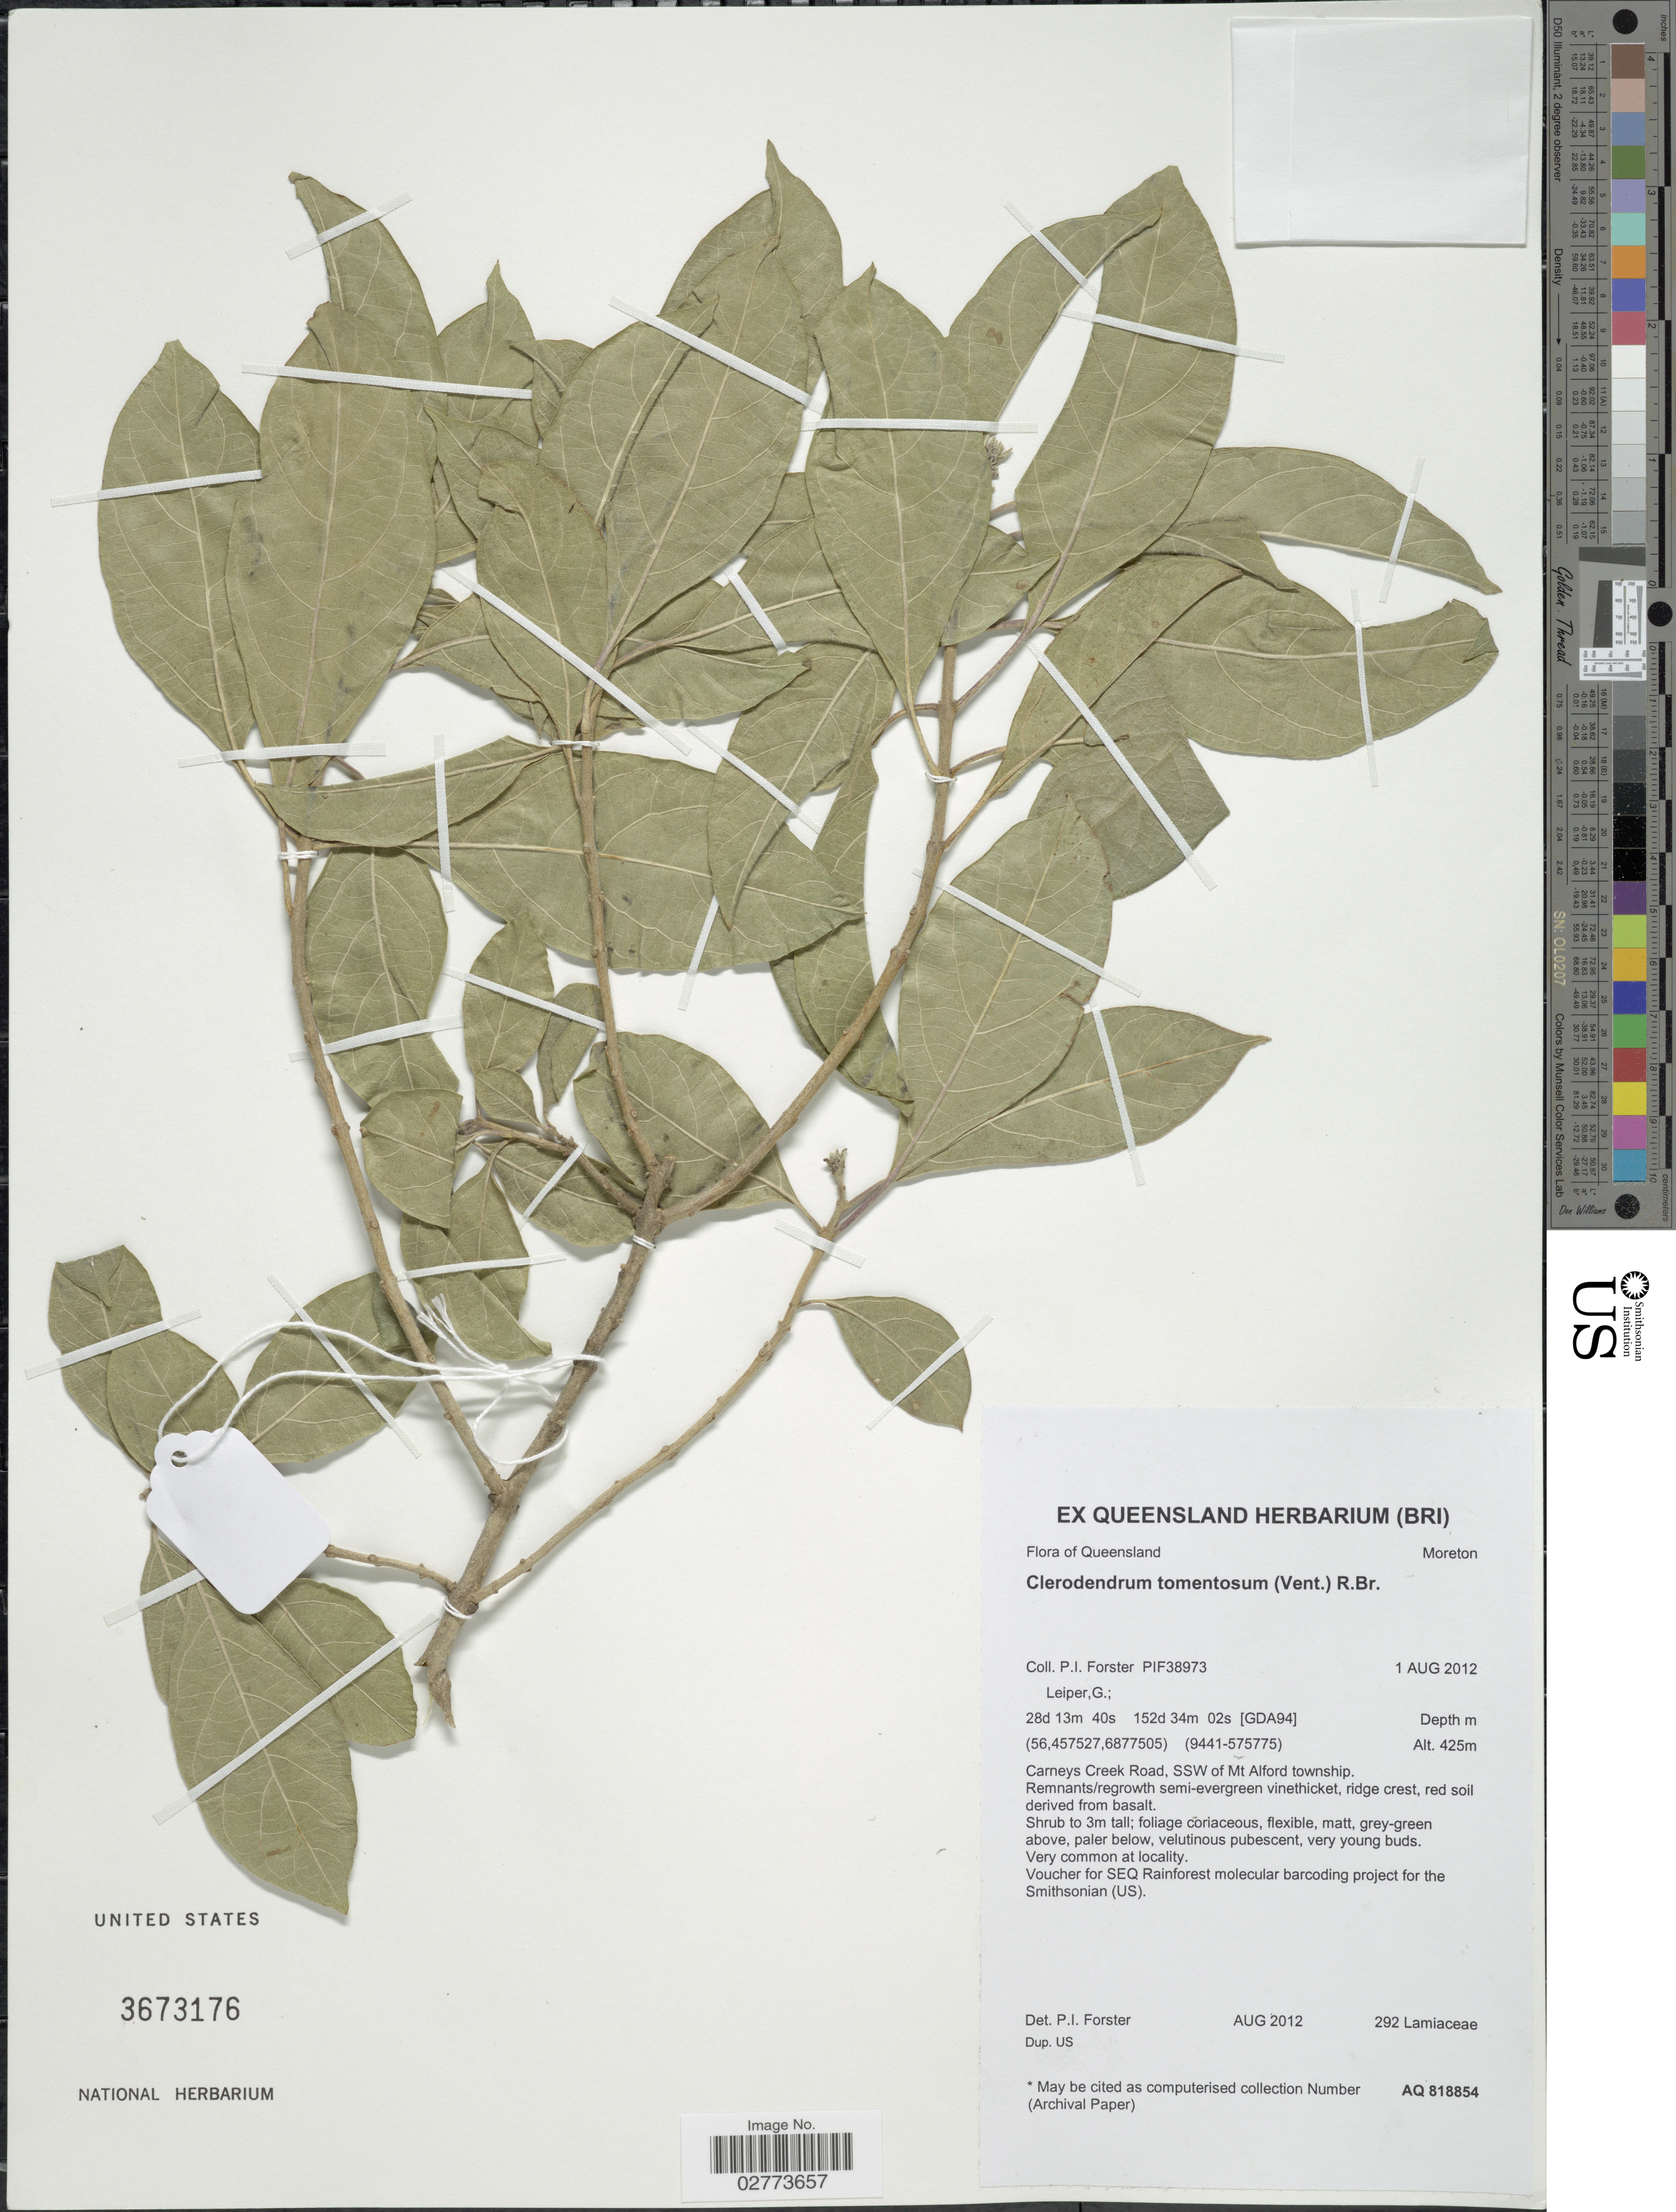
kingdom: Plantae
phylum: Tracheophyta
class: Magnoliopsida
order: Lamiales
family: Lamiaceae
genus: Clerodendrum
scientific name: Clerodendrum tomentosum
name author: R. Br.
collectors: P. Forster & G. Leiper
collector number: PIF38973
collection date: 2012-08-01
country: Australia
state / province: Queensland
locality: Moreton, Carneys Creek Road, SSW of Mt Alford township.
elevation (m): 425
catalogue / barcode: US 3673176